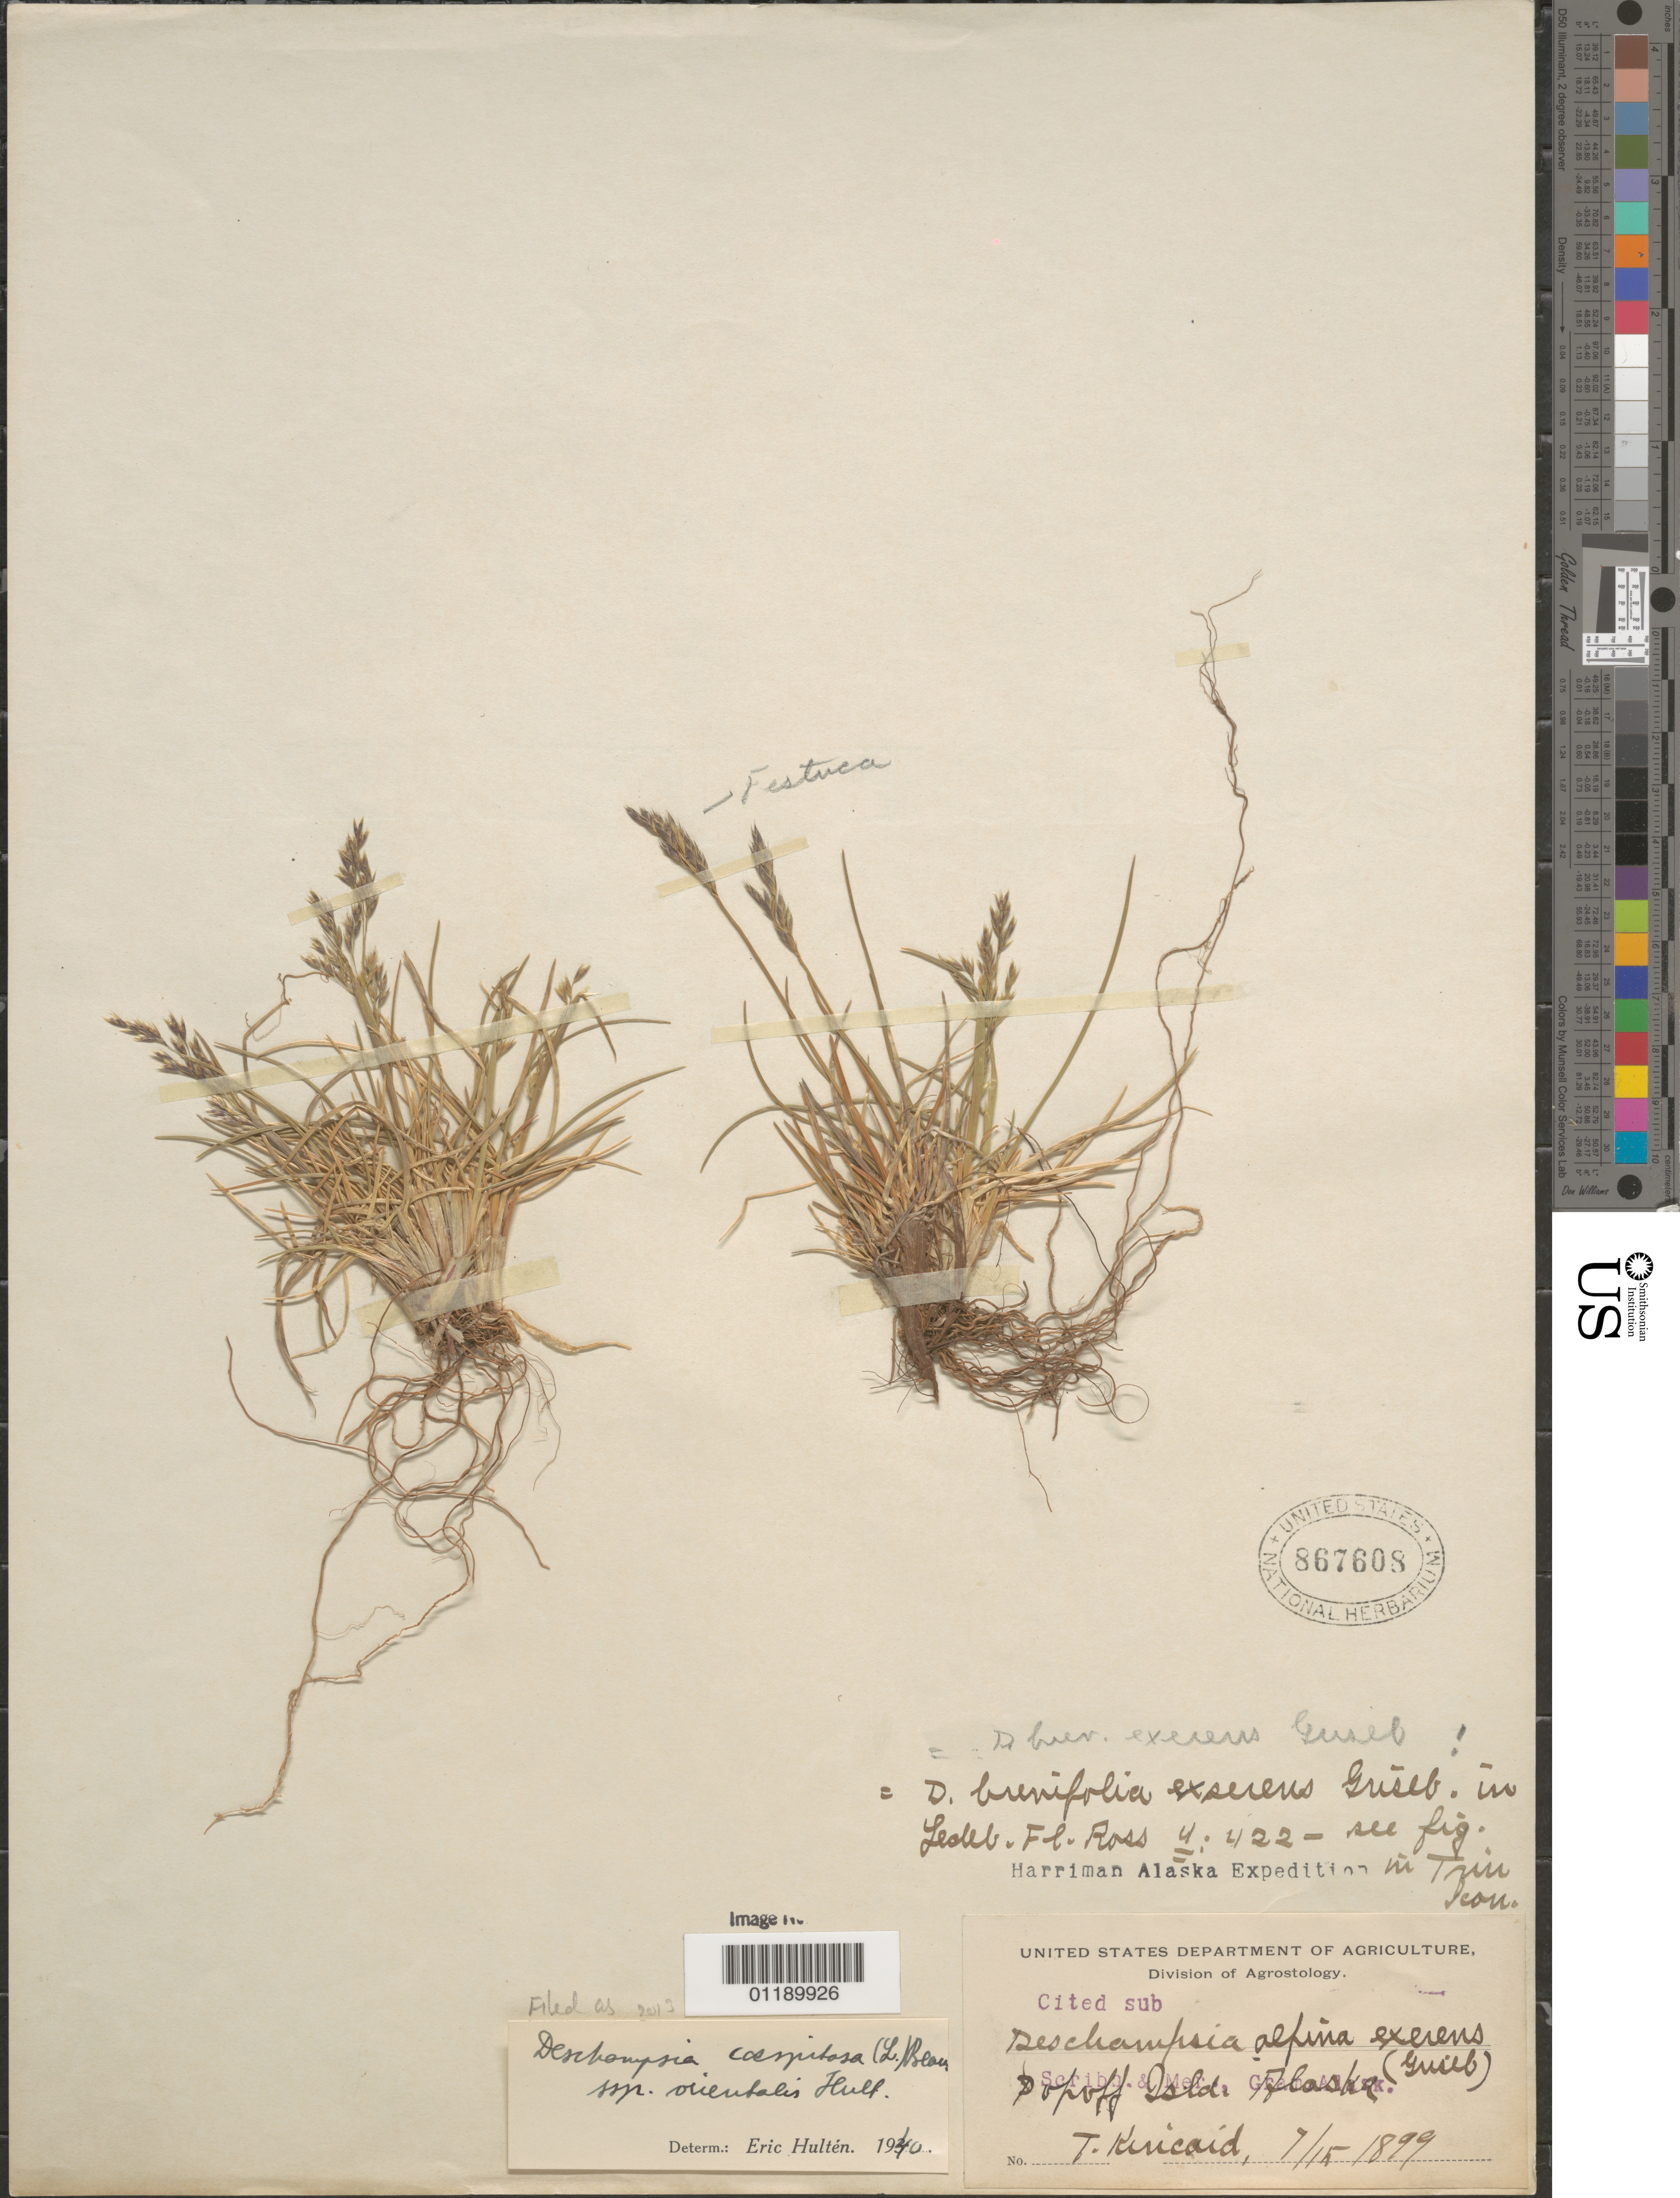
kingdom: Plantae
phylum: Tracheophyta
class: Liliopsida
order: Poales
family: Poaceae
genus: Deschampsia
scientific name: Deschampsia cespitosa subsp. orientalis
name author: Hultén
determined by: Hultén, [O.] Eric G.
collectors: T. C. Kincaid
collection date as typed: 15 Jul 1899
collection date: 1899-07-15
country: United States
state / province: Alaska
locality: Popof Island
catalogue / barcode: US 867608